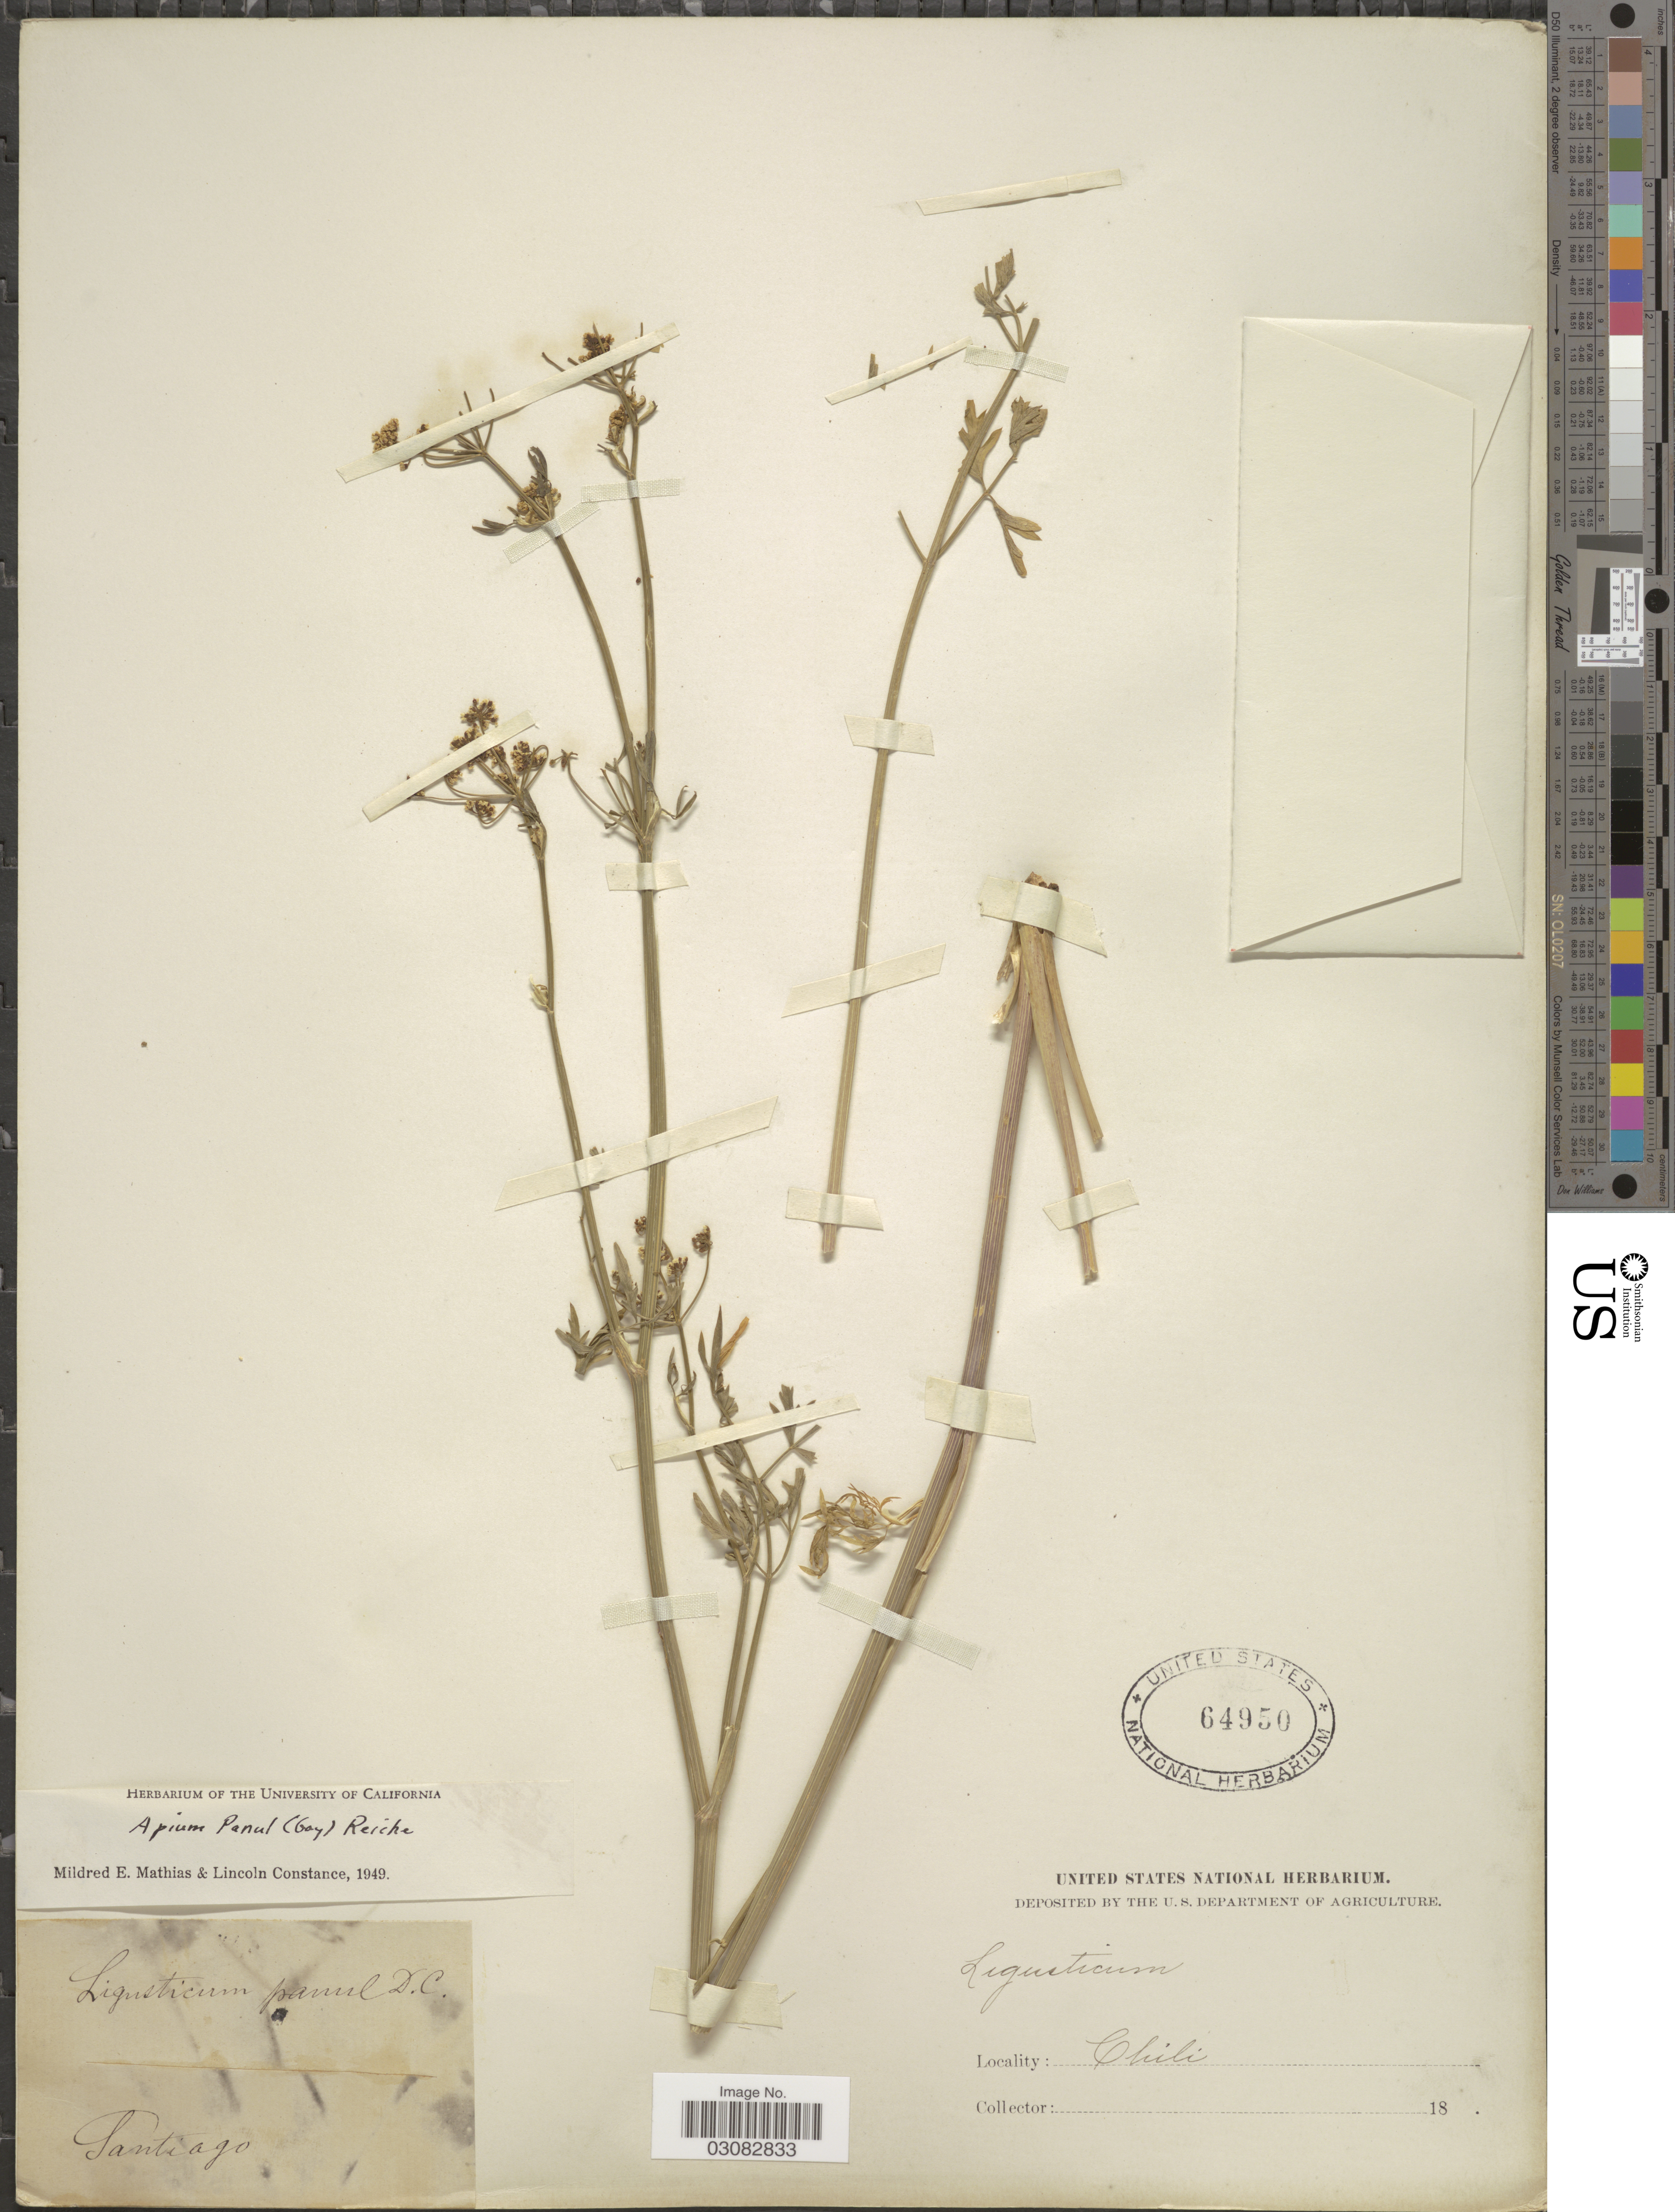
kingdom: Plantae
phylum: Tracheophyta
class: Magnoliopsida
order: Apiales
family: Apiaceae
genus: Apium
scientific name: Apium panul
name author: Reiche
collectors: ex herb. United States National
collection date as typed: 18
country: Chile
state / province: Región Metropolitana (RM)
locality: Santiago.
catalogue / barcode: US 64950